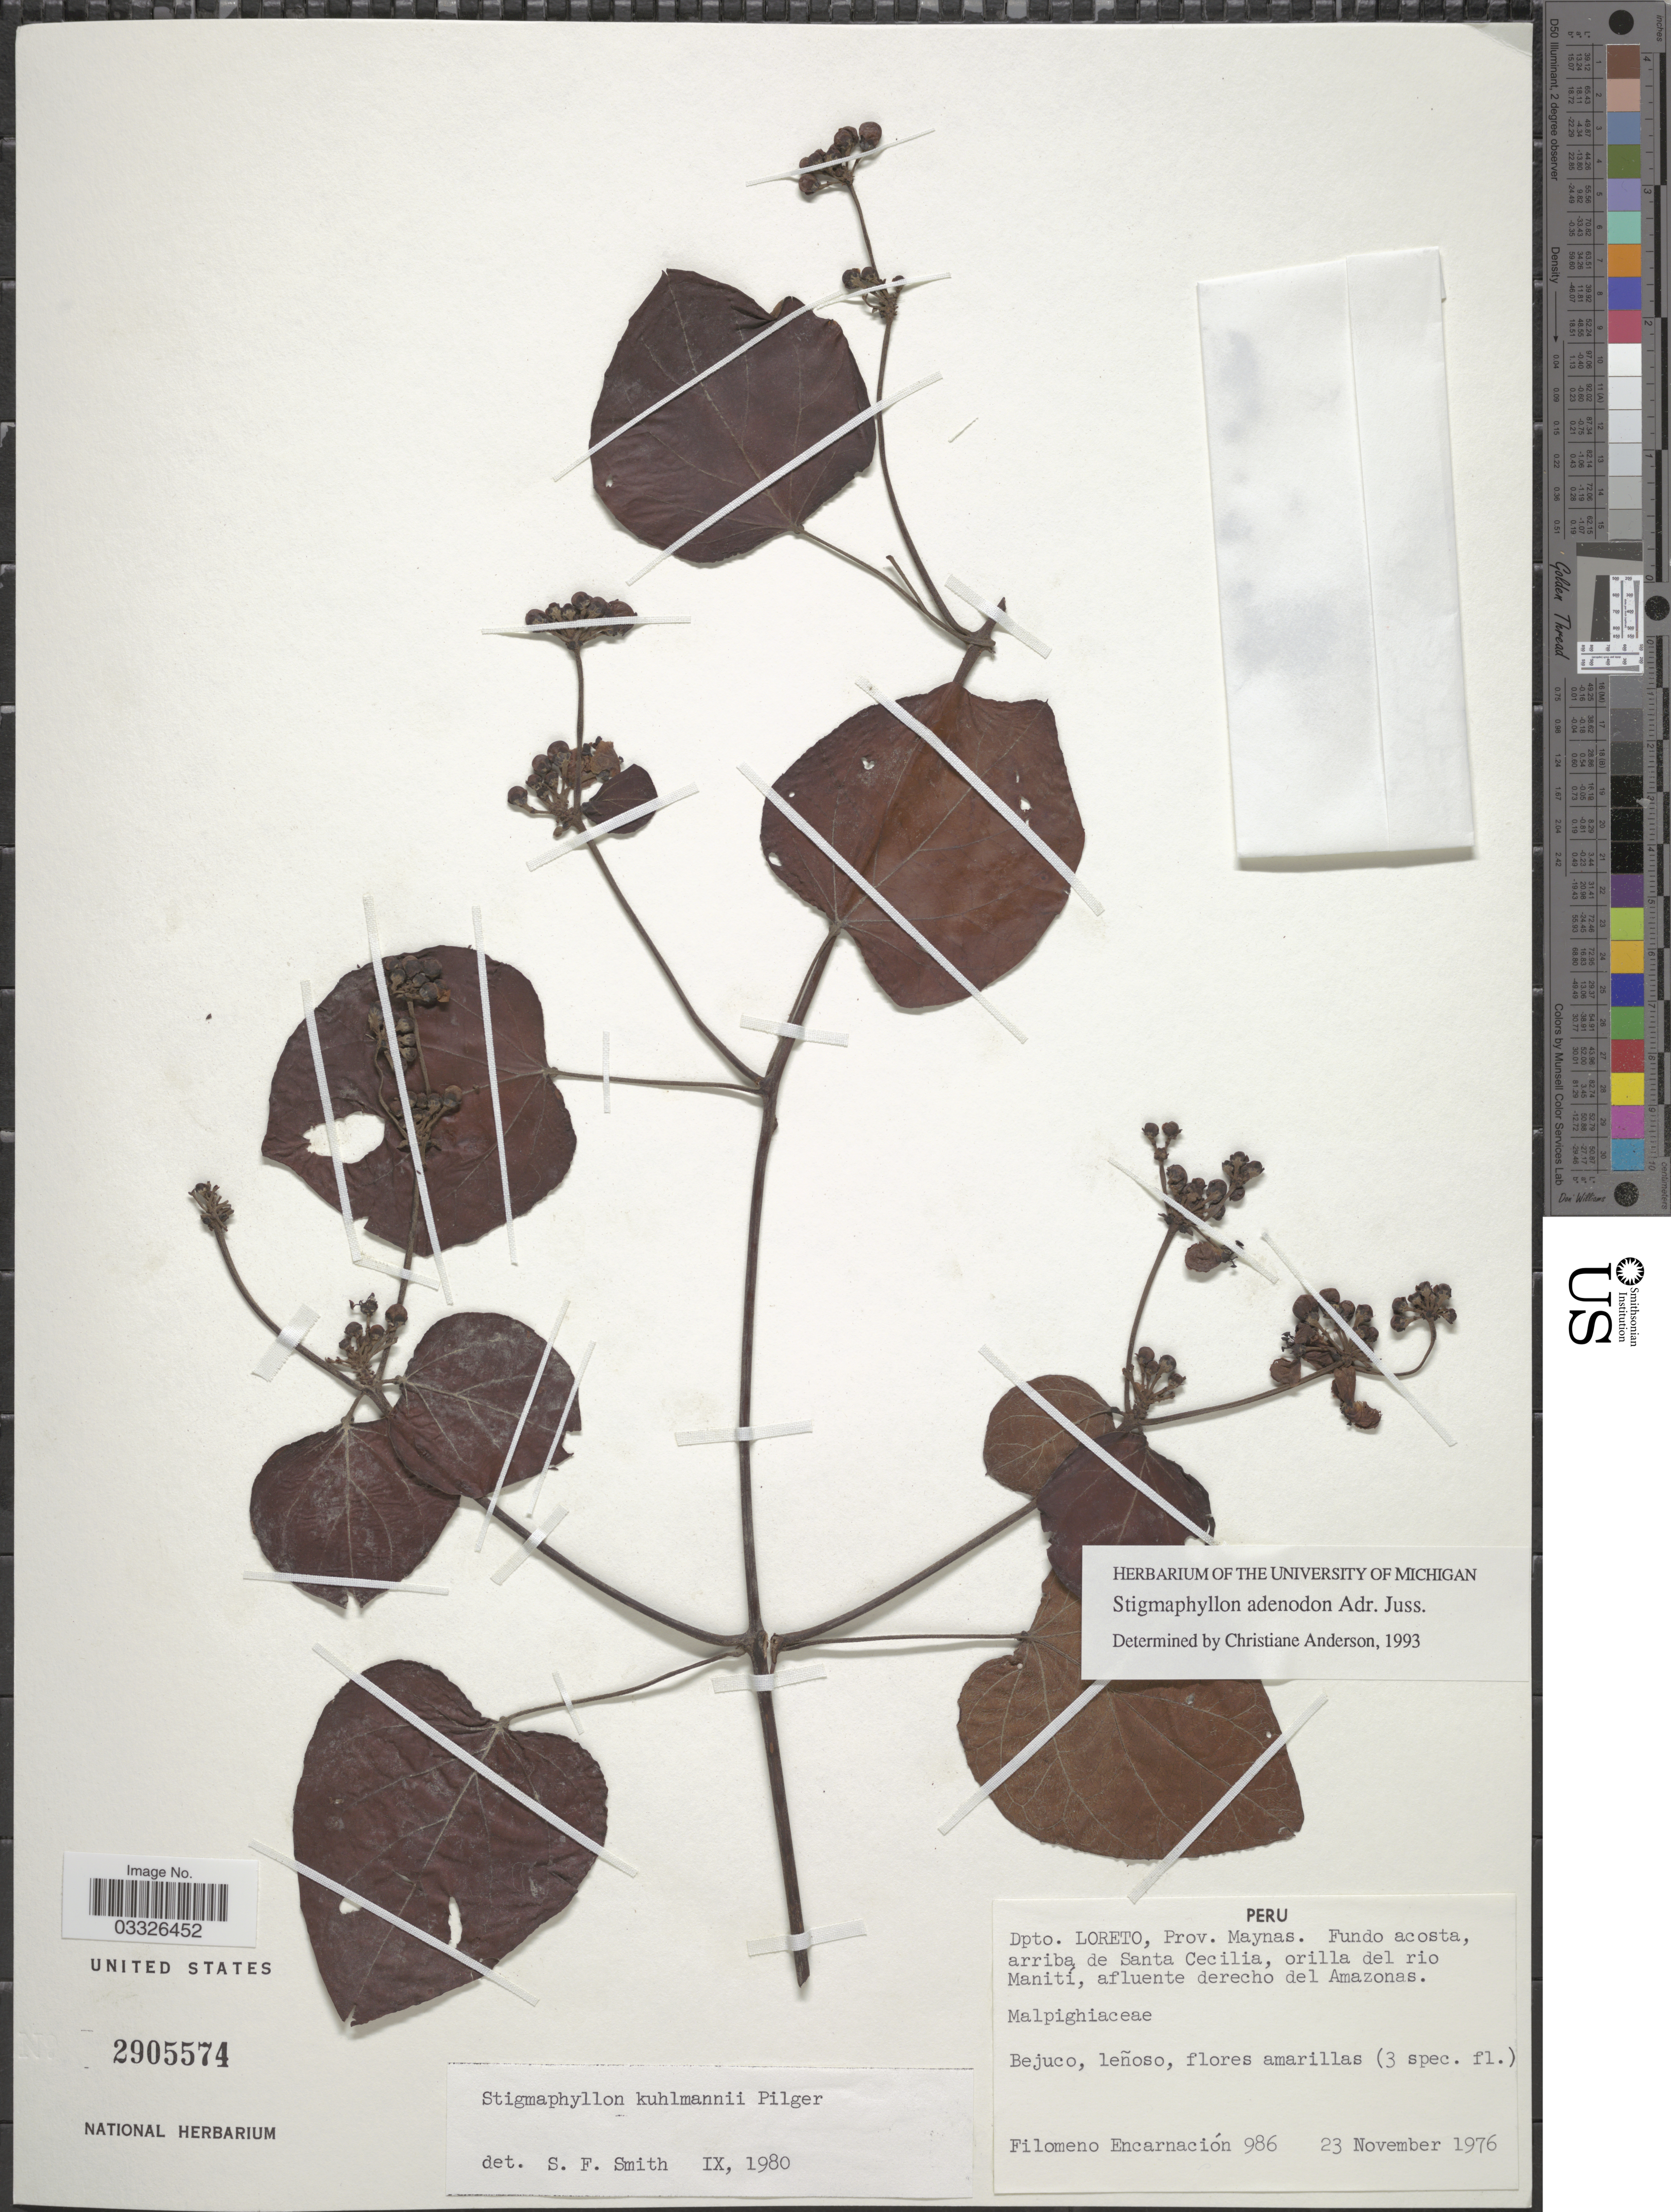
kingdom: Plantae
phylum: Tracheophyta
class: Magnoliopsida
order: Malpighiales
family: Malpighiaceae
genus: Stigmaphyllon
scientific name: Stigmaphyllon adenodon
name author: A. Juss.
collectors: F. Encarnación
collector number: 986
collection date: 1976-11-23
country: Peru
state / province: Loreto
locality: Dpto. Loreto, Prov. Maynas. Funda acosta, arriba de Santa Cecilia, orilla del rio Manití, afluente derecho del Amazonas.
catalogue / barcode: US 2905574